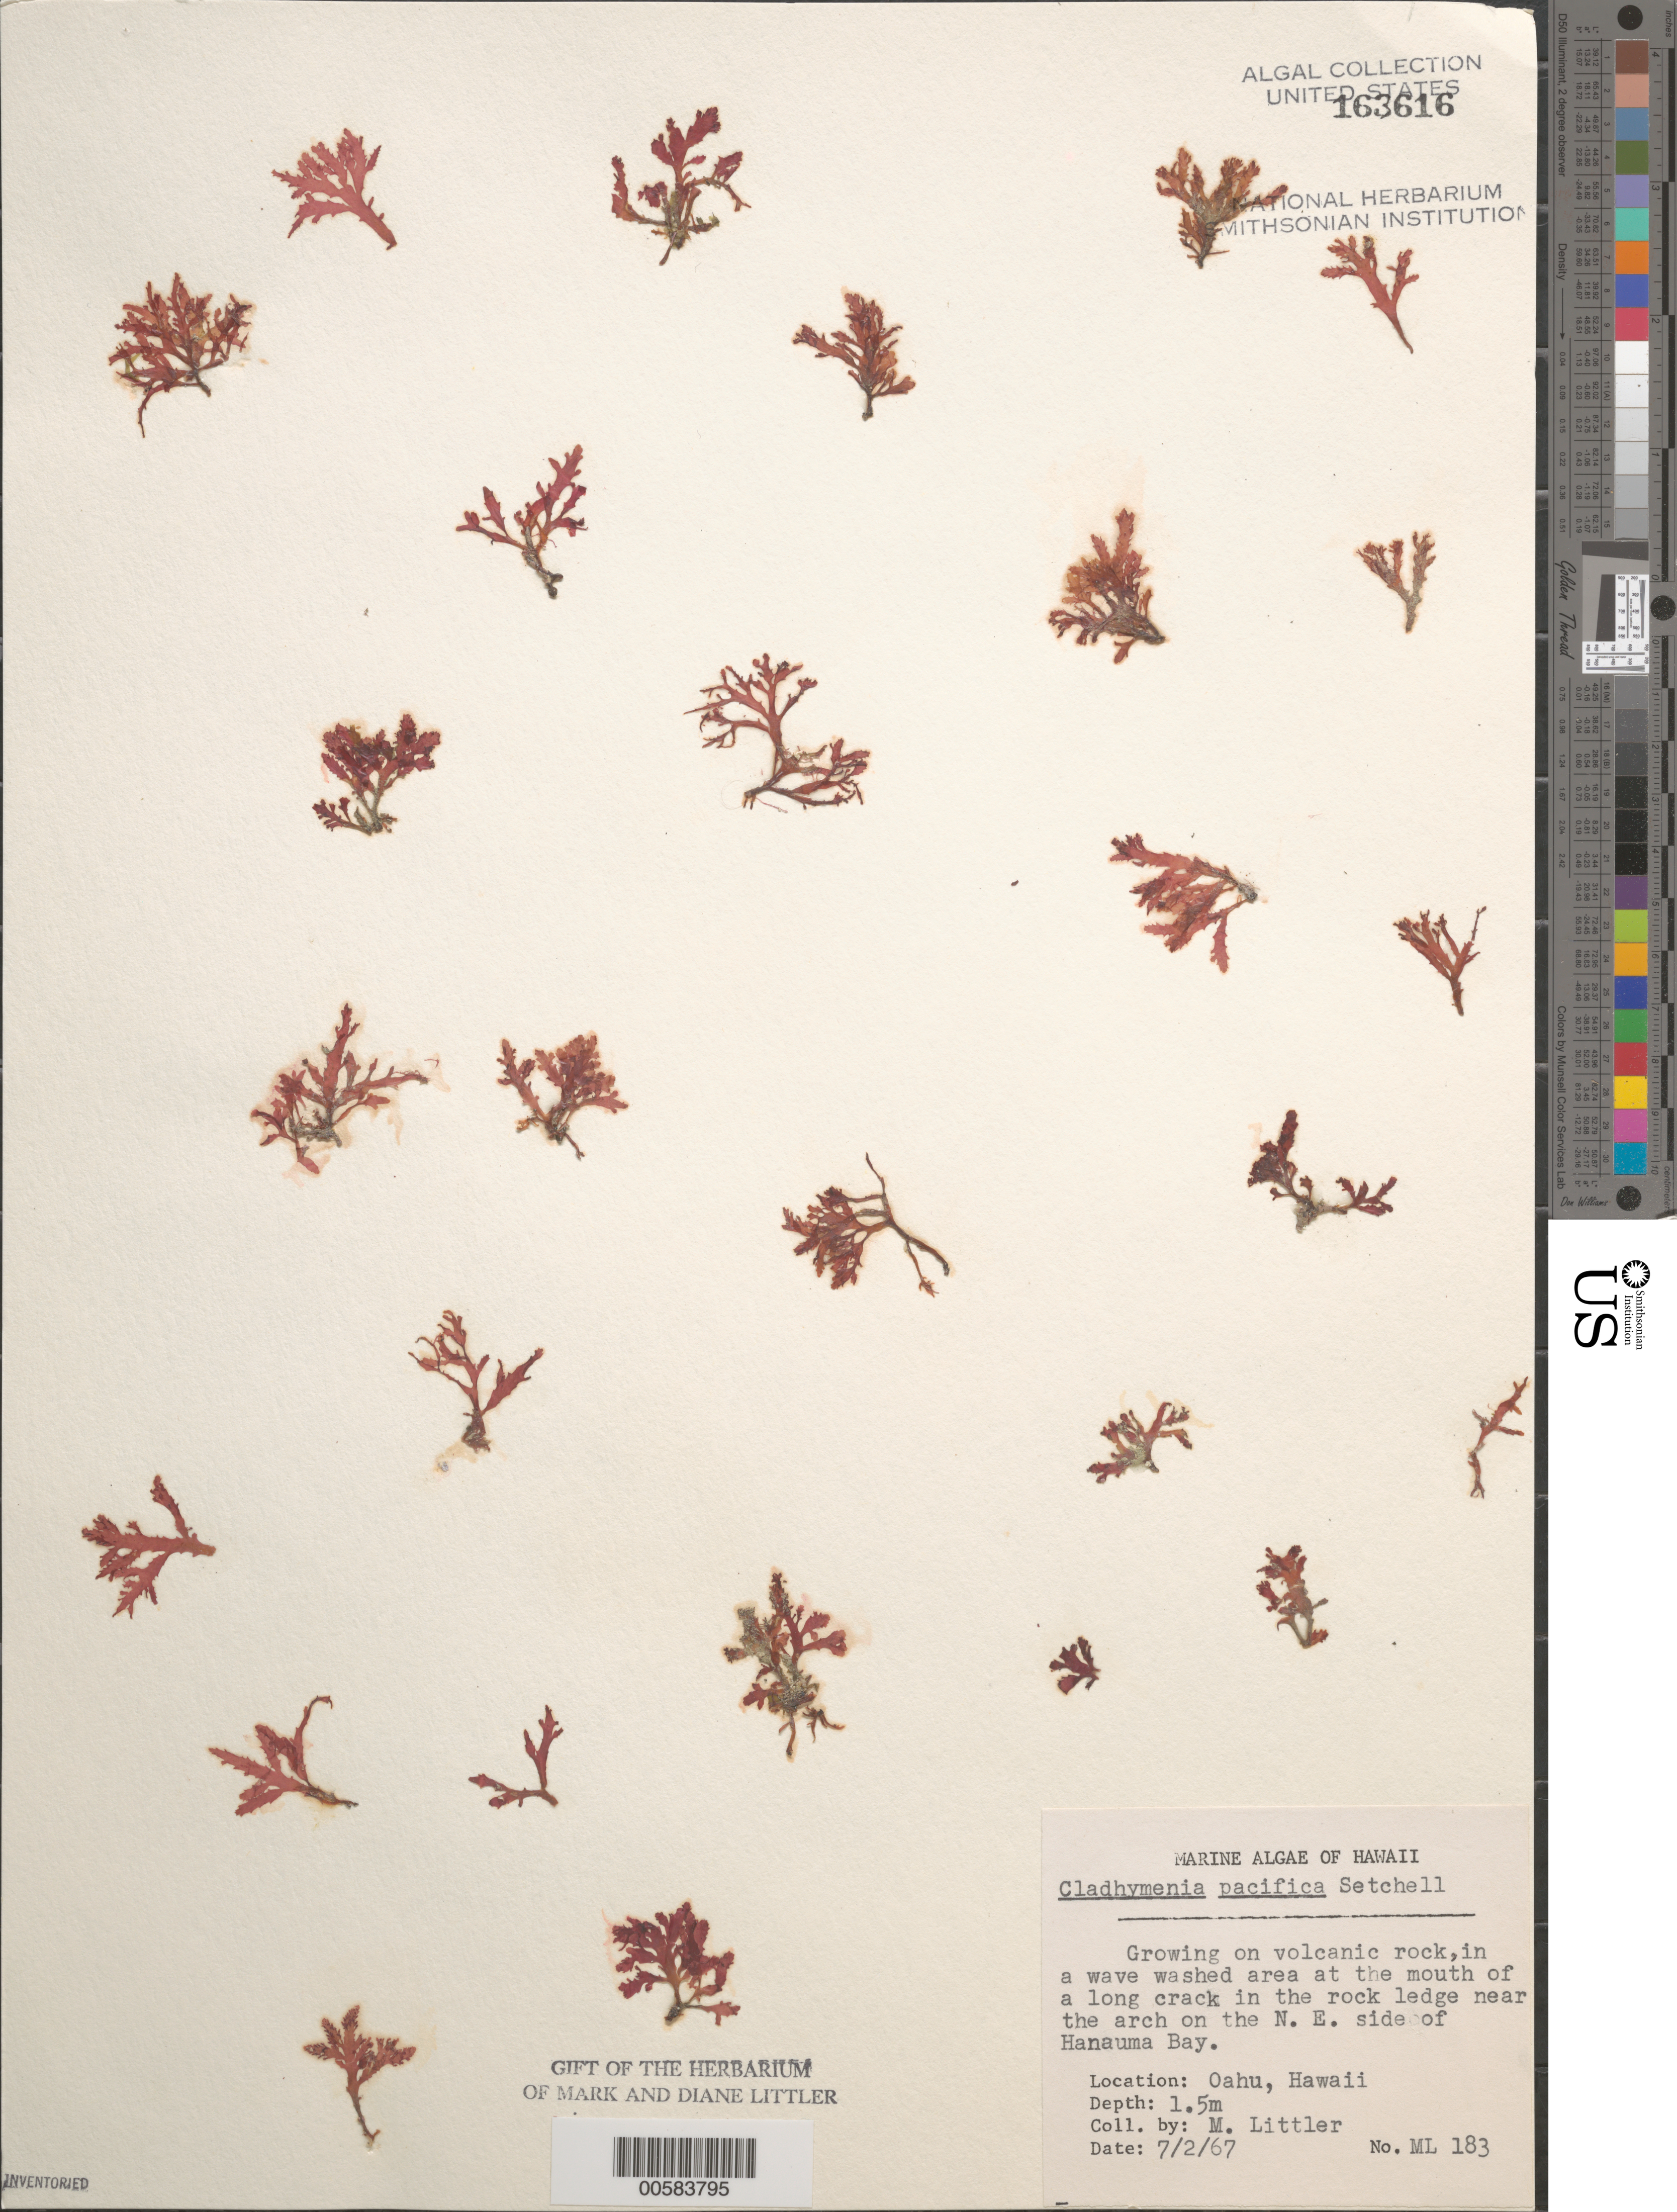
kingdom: Plantae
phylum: Rhodophyta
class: Florideophyceae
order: Ceramiales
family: Rhodomelaceae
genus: Acanthophora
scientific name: Acanthophora pacifica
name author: (Setch.) G.T.Kraft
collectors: M. M. Littler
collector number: ML 183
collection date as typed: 02 Jul 1967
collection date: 1967-07-02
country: United States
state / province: Hawaii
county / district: Honolulu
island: Oahu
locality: Hanauma Bay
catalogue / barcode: US 163616